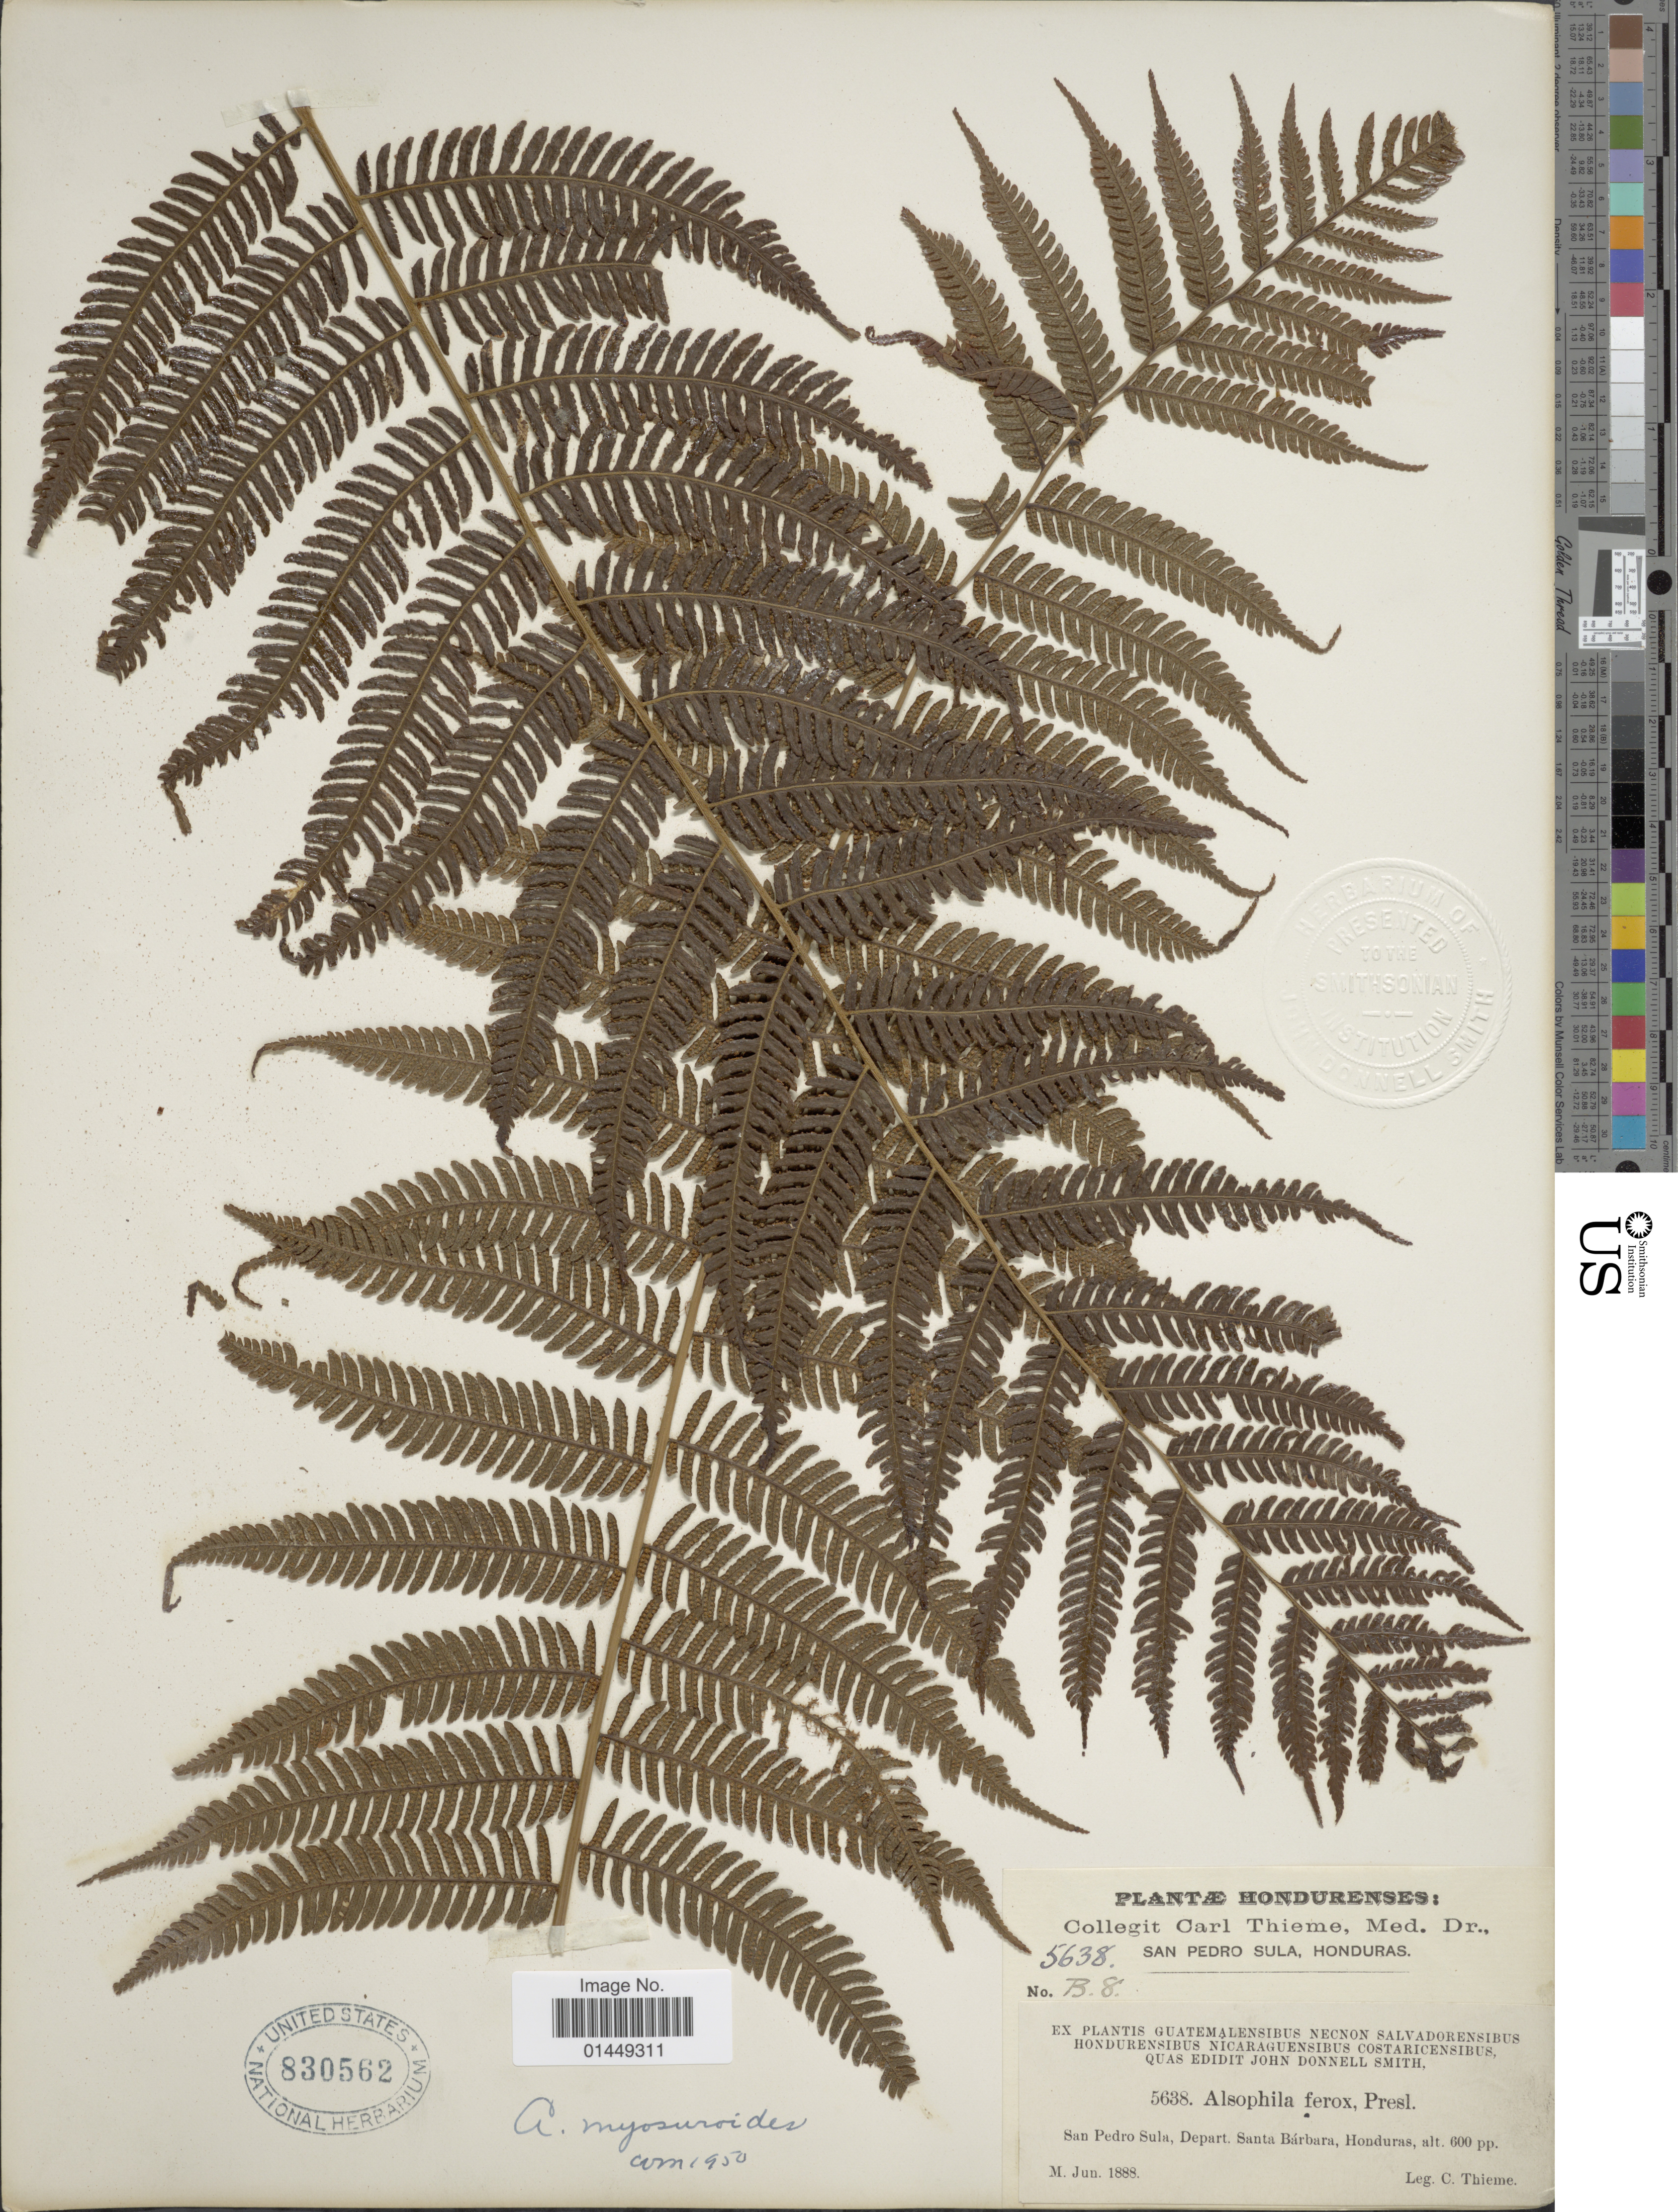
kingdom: Plantae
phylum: Tracheophyta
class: Polypodiopsida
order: Cyatheales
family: Cyatheaceae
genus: Cyathea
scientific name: Cyathea myosuriodes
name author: (Liebm.) Domin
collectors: C. Thieme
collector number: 5638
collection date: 1888-06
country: Honduras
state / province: Santa Bárbara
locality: San Pedro Sula, Depart. Santa Bárbara, Honduras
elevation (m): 183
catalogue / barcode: US 830562